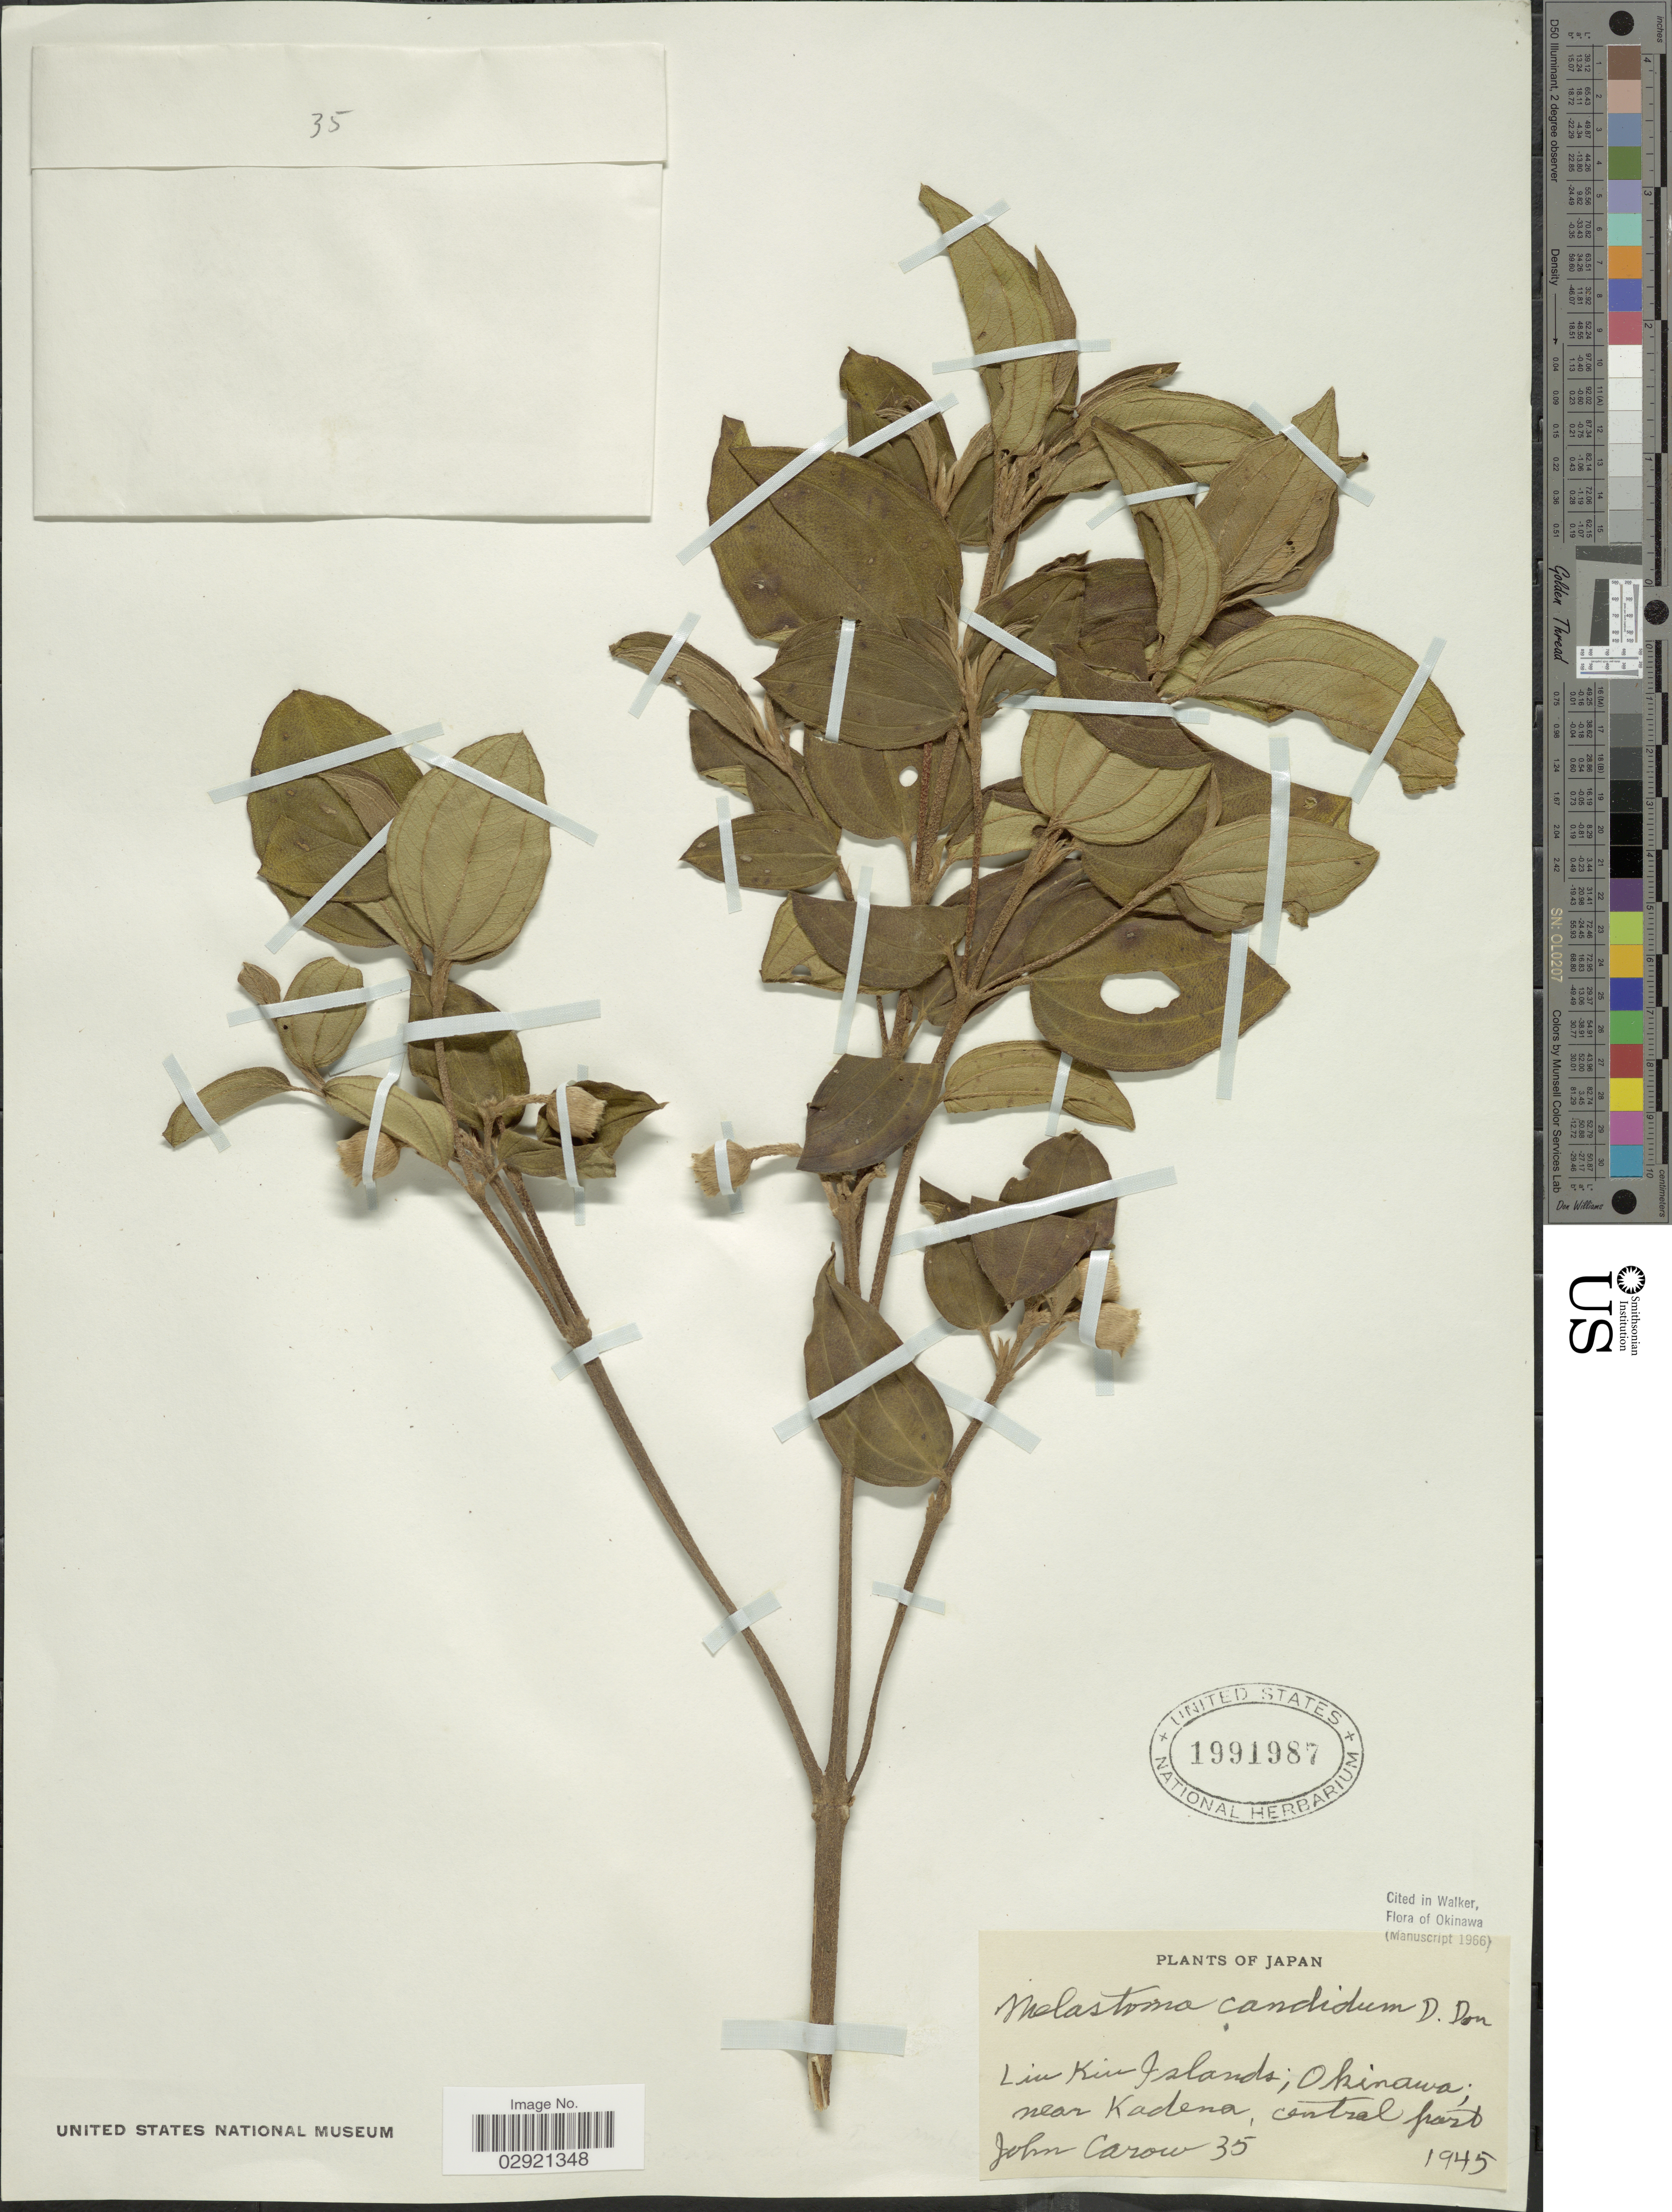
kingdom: Plantae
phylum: Tracheophyta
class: Magnoliopsida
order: Myrtales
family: Melastomataceae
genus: Melastoma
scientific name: Melastoma candidum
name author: D. Don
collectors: J. Carow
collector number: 35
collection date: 1945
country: Japan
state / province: Okinawa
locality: Liu Kiu Islands; near Kadema, central part.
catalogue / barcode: US 1991987